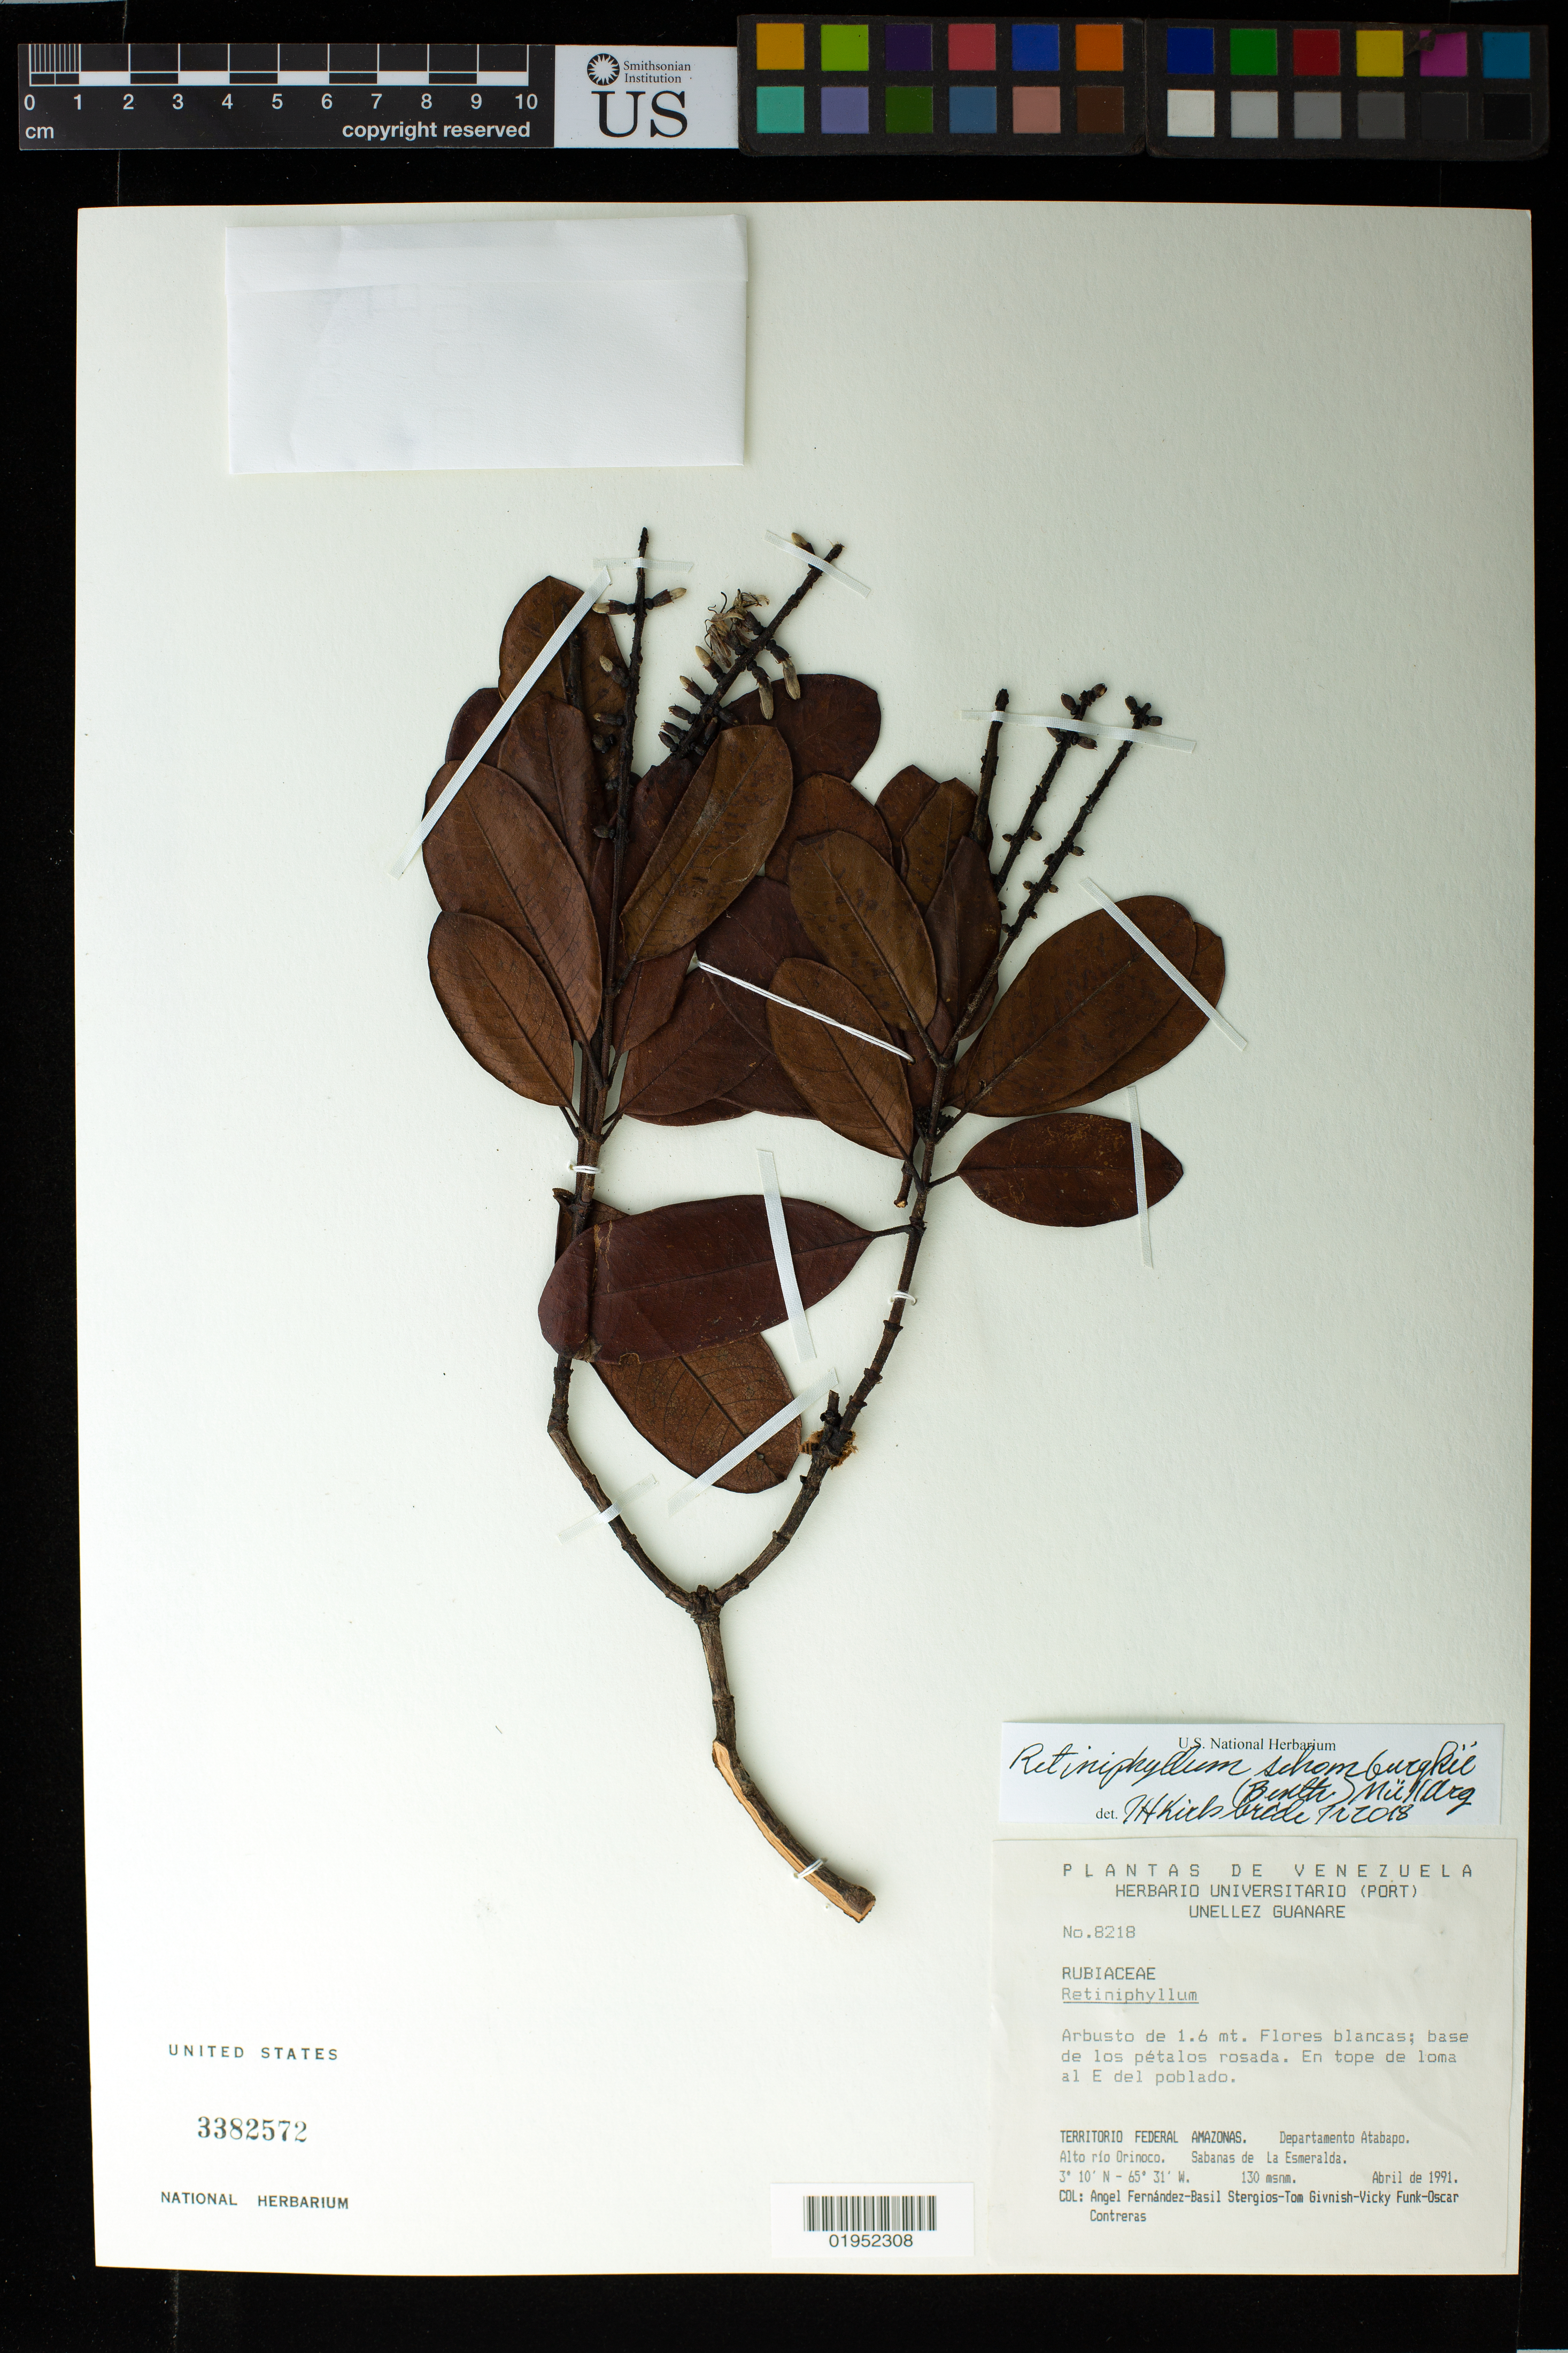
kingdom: Plantae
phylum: Tracheophyta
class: Magnoliopsida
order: Gentianales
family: Rubiaceae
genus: Retiniphyllum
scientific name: Retiniphyllum schomburgkii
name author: (Benth.) Müll. Arg.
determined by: Kirkbride, J. H.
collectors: A. Fernández, B. G. Stergios, T. J. Givnish, V. Funk & O. Contreras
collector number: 8218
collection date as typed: Apr-91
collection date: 1991-04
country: Venezuela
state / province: Amazonas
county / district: Atabapo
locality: Alto rio Orinoco. Sabanas de La Esmeralda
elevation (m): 130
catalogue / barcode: US 3382572